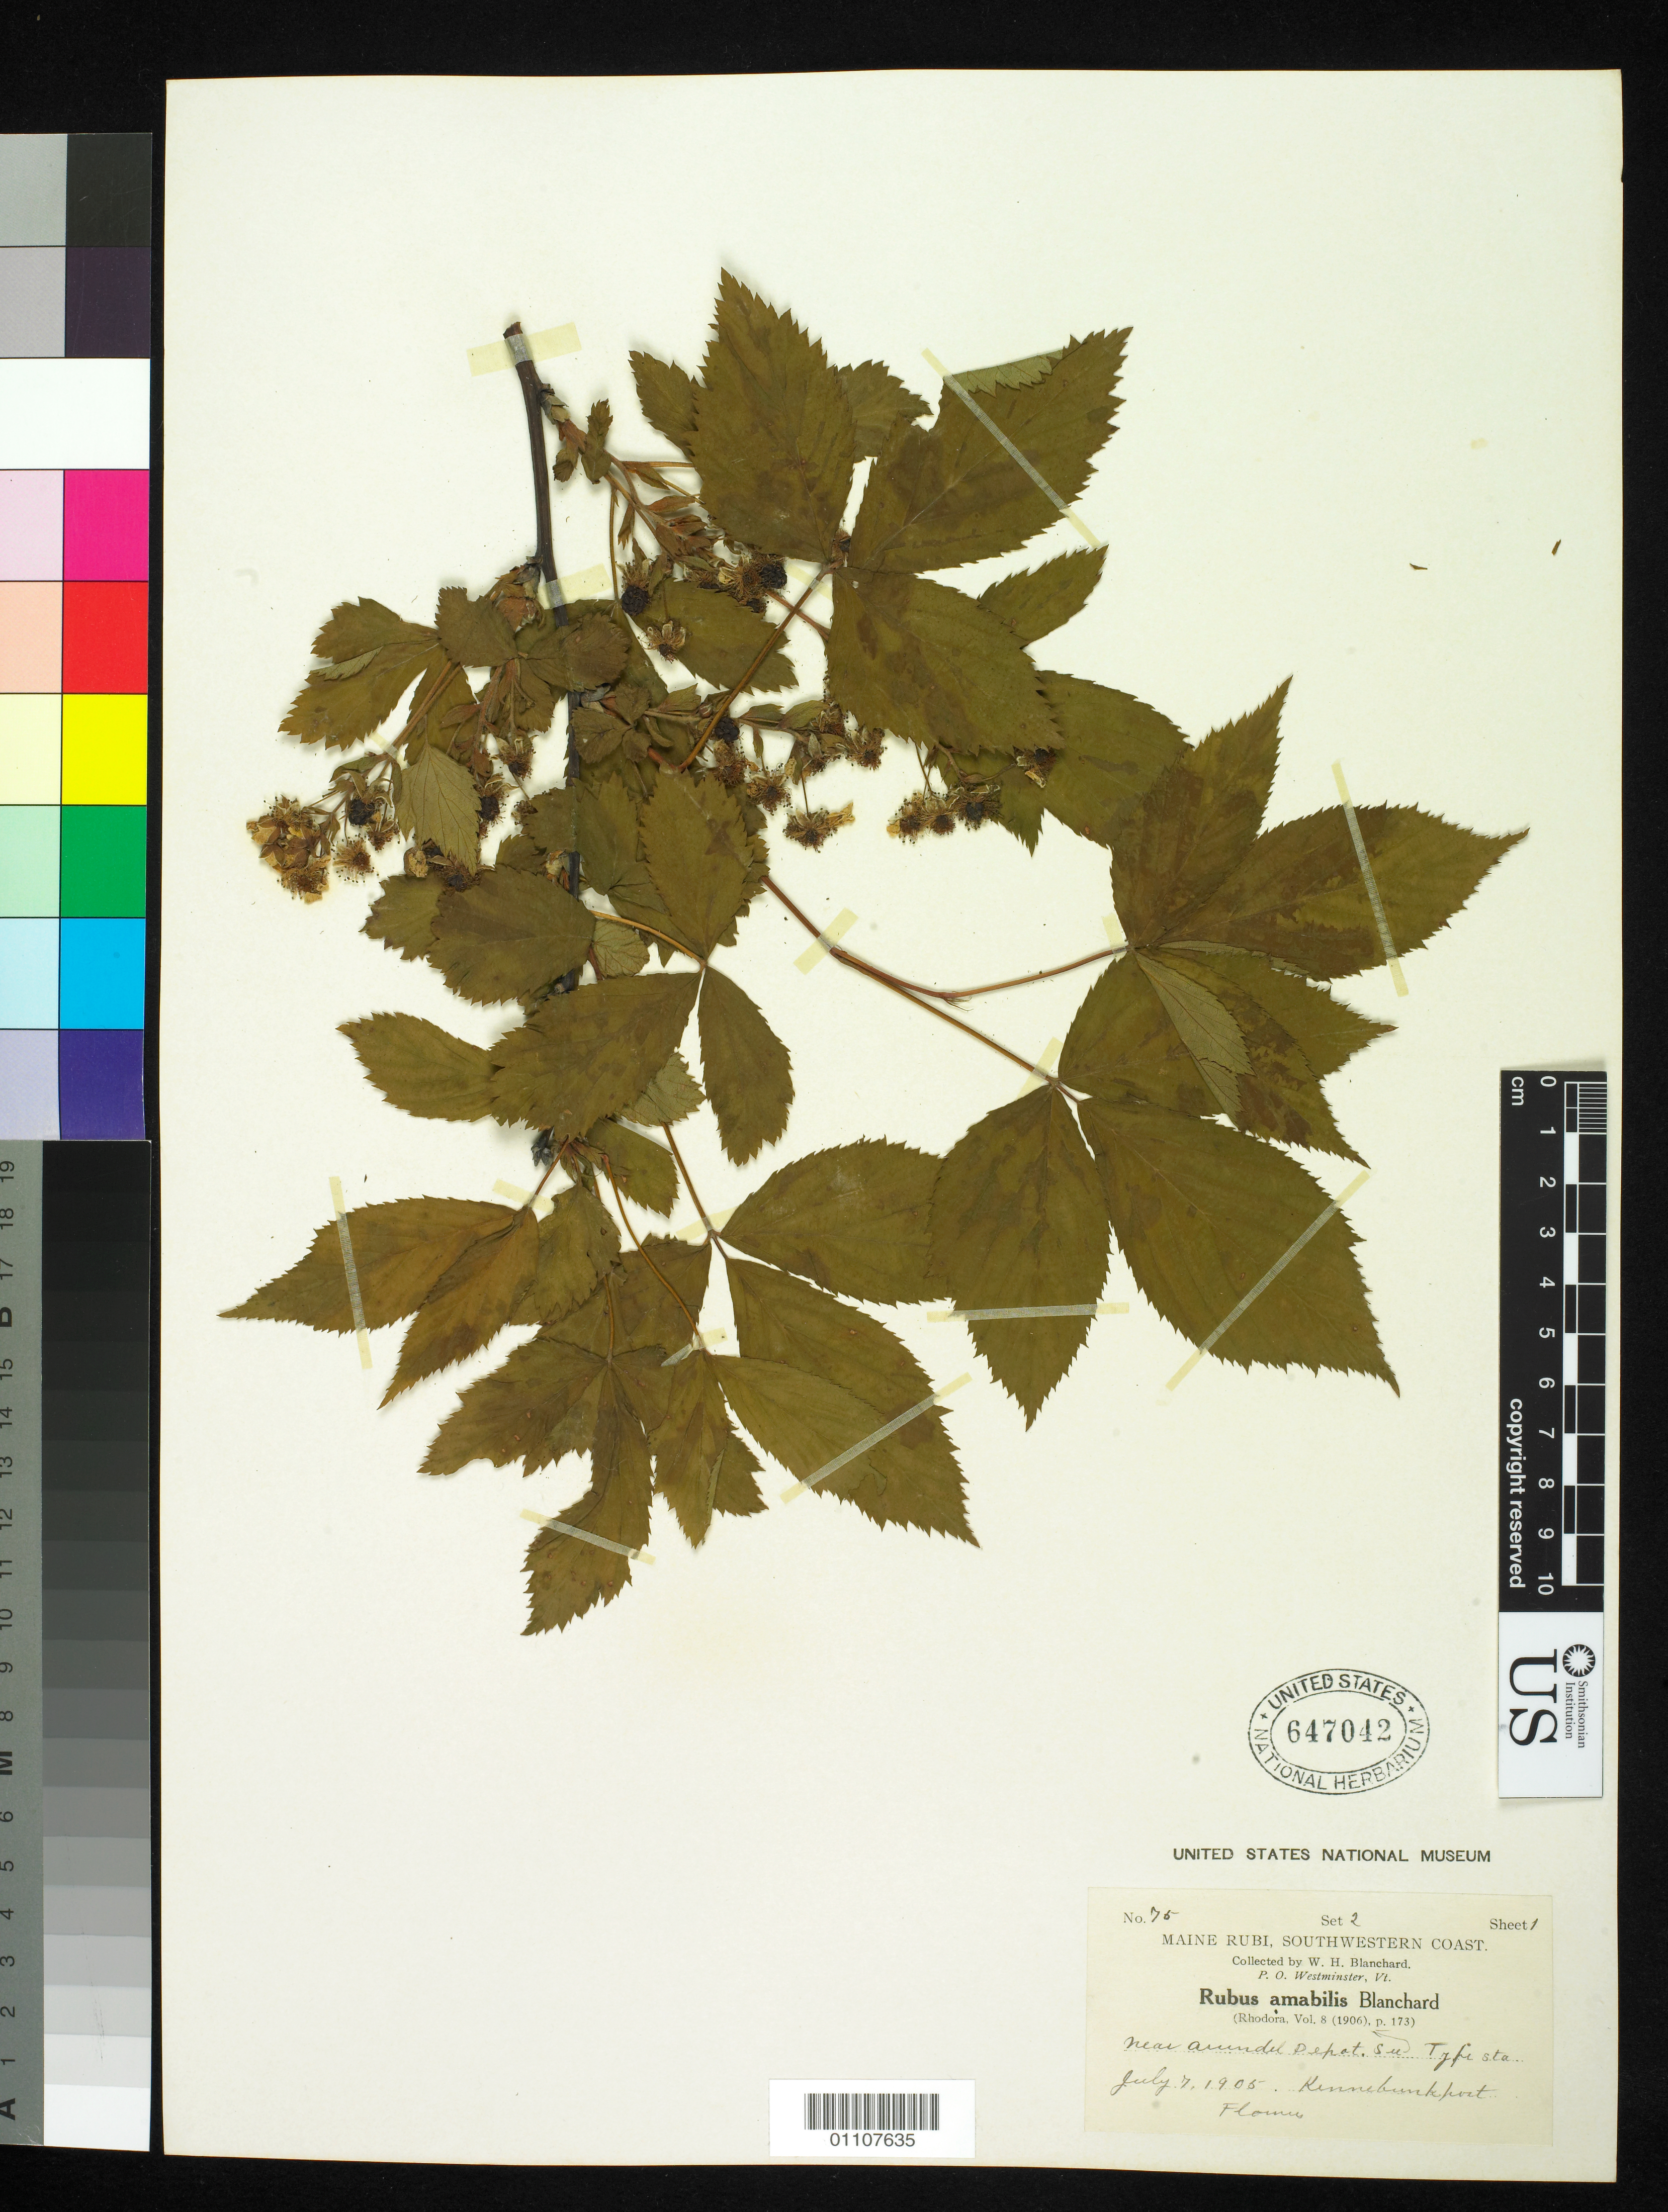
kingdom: Plantae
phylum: Tracheophyta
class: Magnoliopsida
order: Rosales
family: Rosaceae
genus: Rubus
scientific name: Rubus amabilis Blanch., nom. illeg.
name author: Blanch.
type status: Syntype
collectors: W. H. Blanchard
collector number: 75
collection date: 1905-07-07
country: United States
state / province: Maine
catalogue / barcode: US 647042